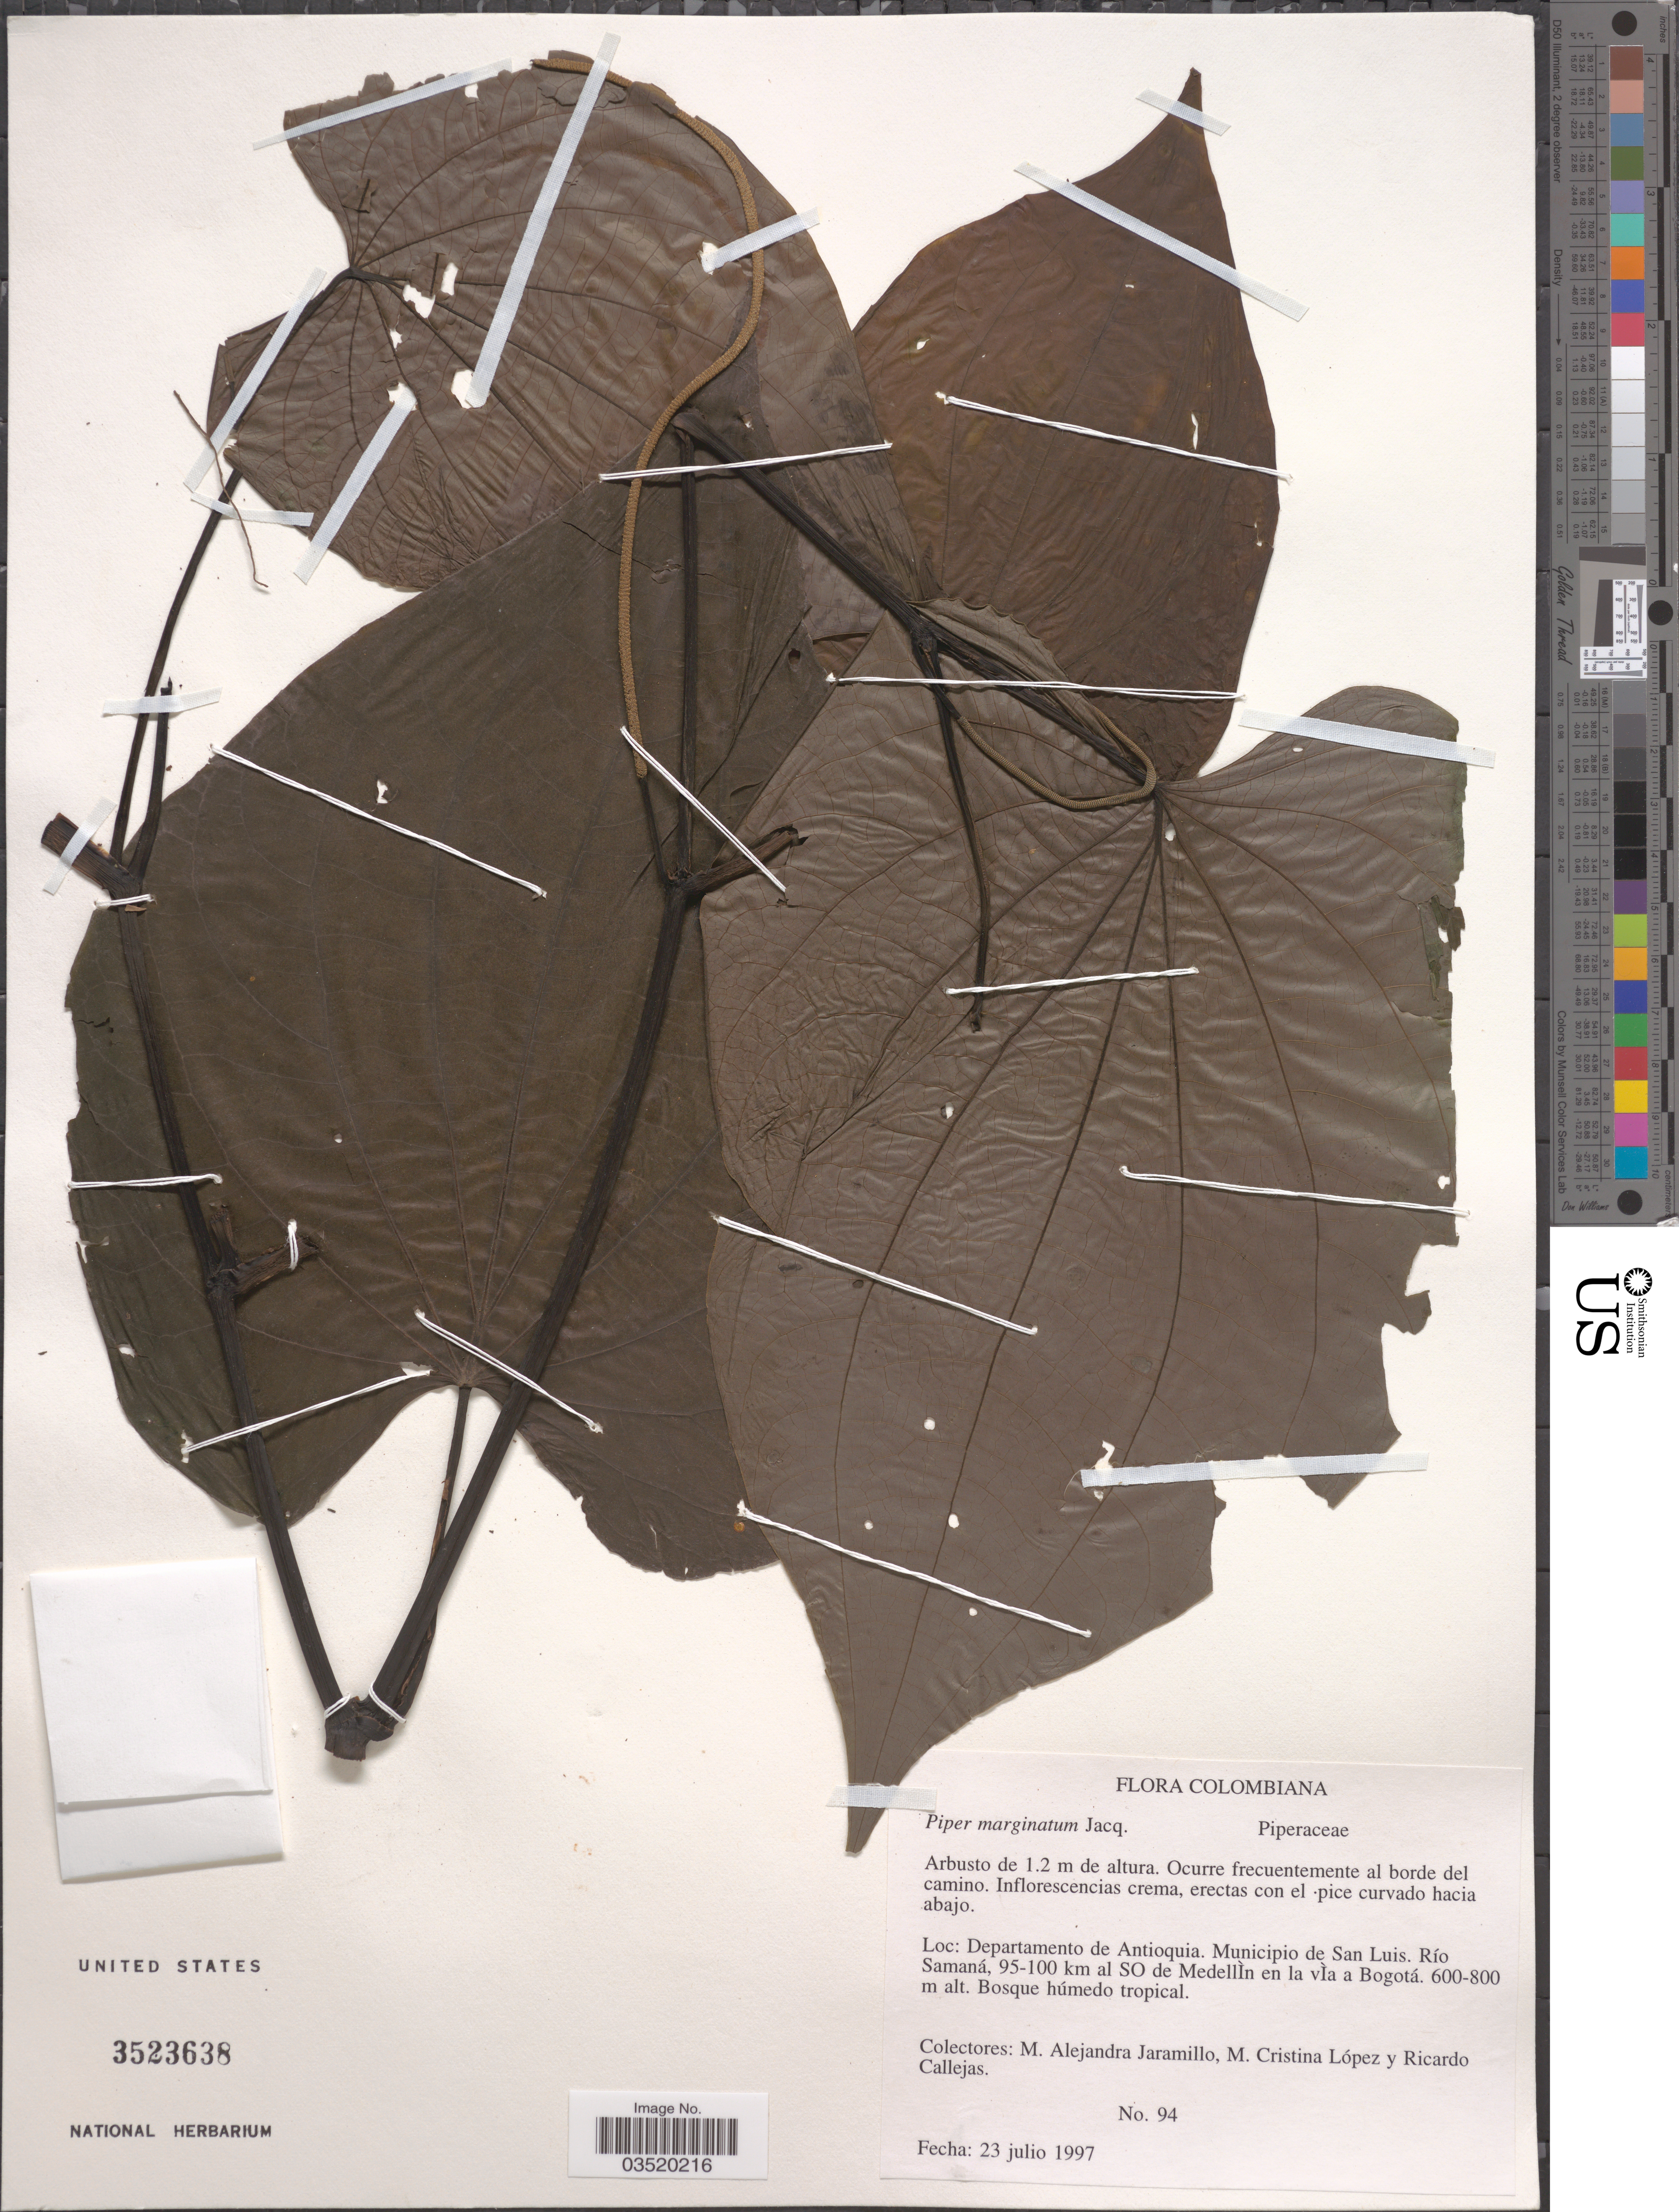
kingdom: Plantae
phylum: Tracheophyta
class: Magnoliopsida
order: Piperales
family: Piperaceae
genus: Piper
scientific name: Piper marginatum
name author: Jacq.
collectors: M. A. Jaramillo, M. Lopez & R. Callejas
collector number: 94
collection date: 1997-07-23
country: Colombia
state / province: Antioquia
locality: Departamento de Antioquia. Municipio de San Luis. Río Samaná, 95-100 km al SO de Medellín en la vla a Bogotá.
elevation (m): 600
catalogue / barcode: US 3523638